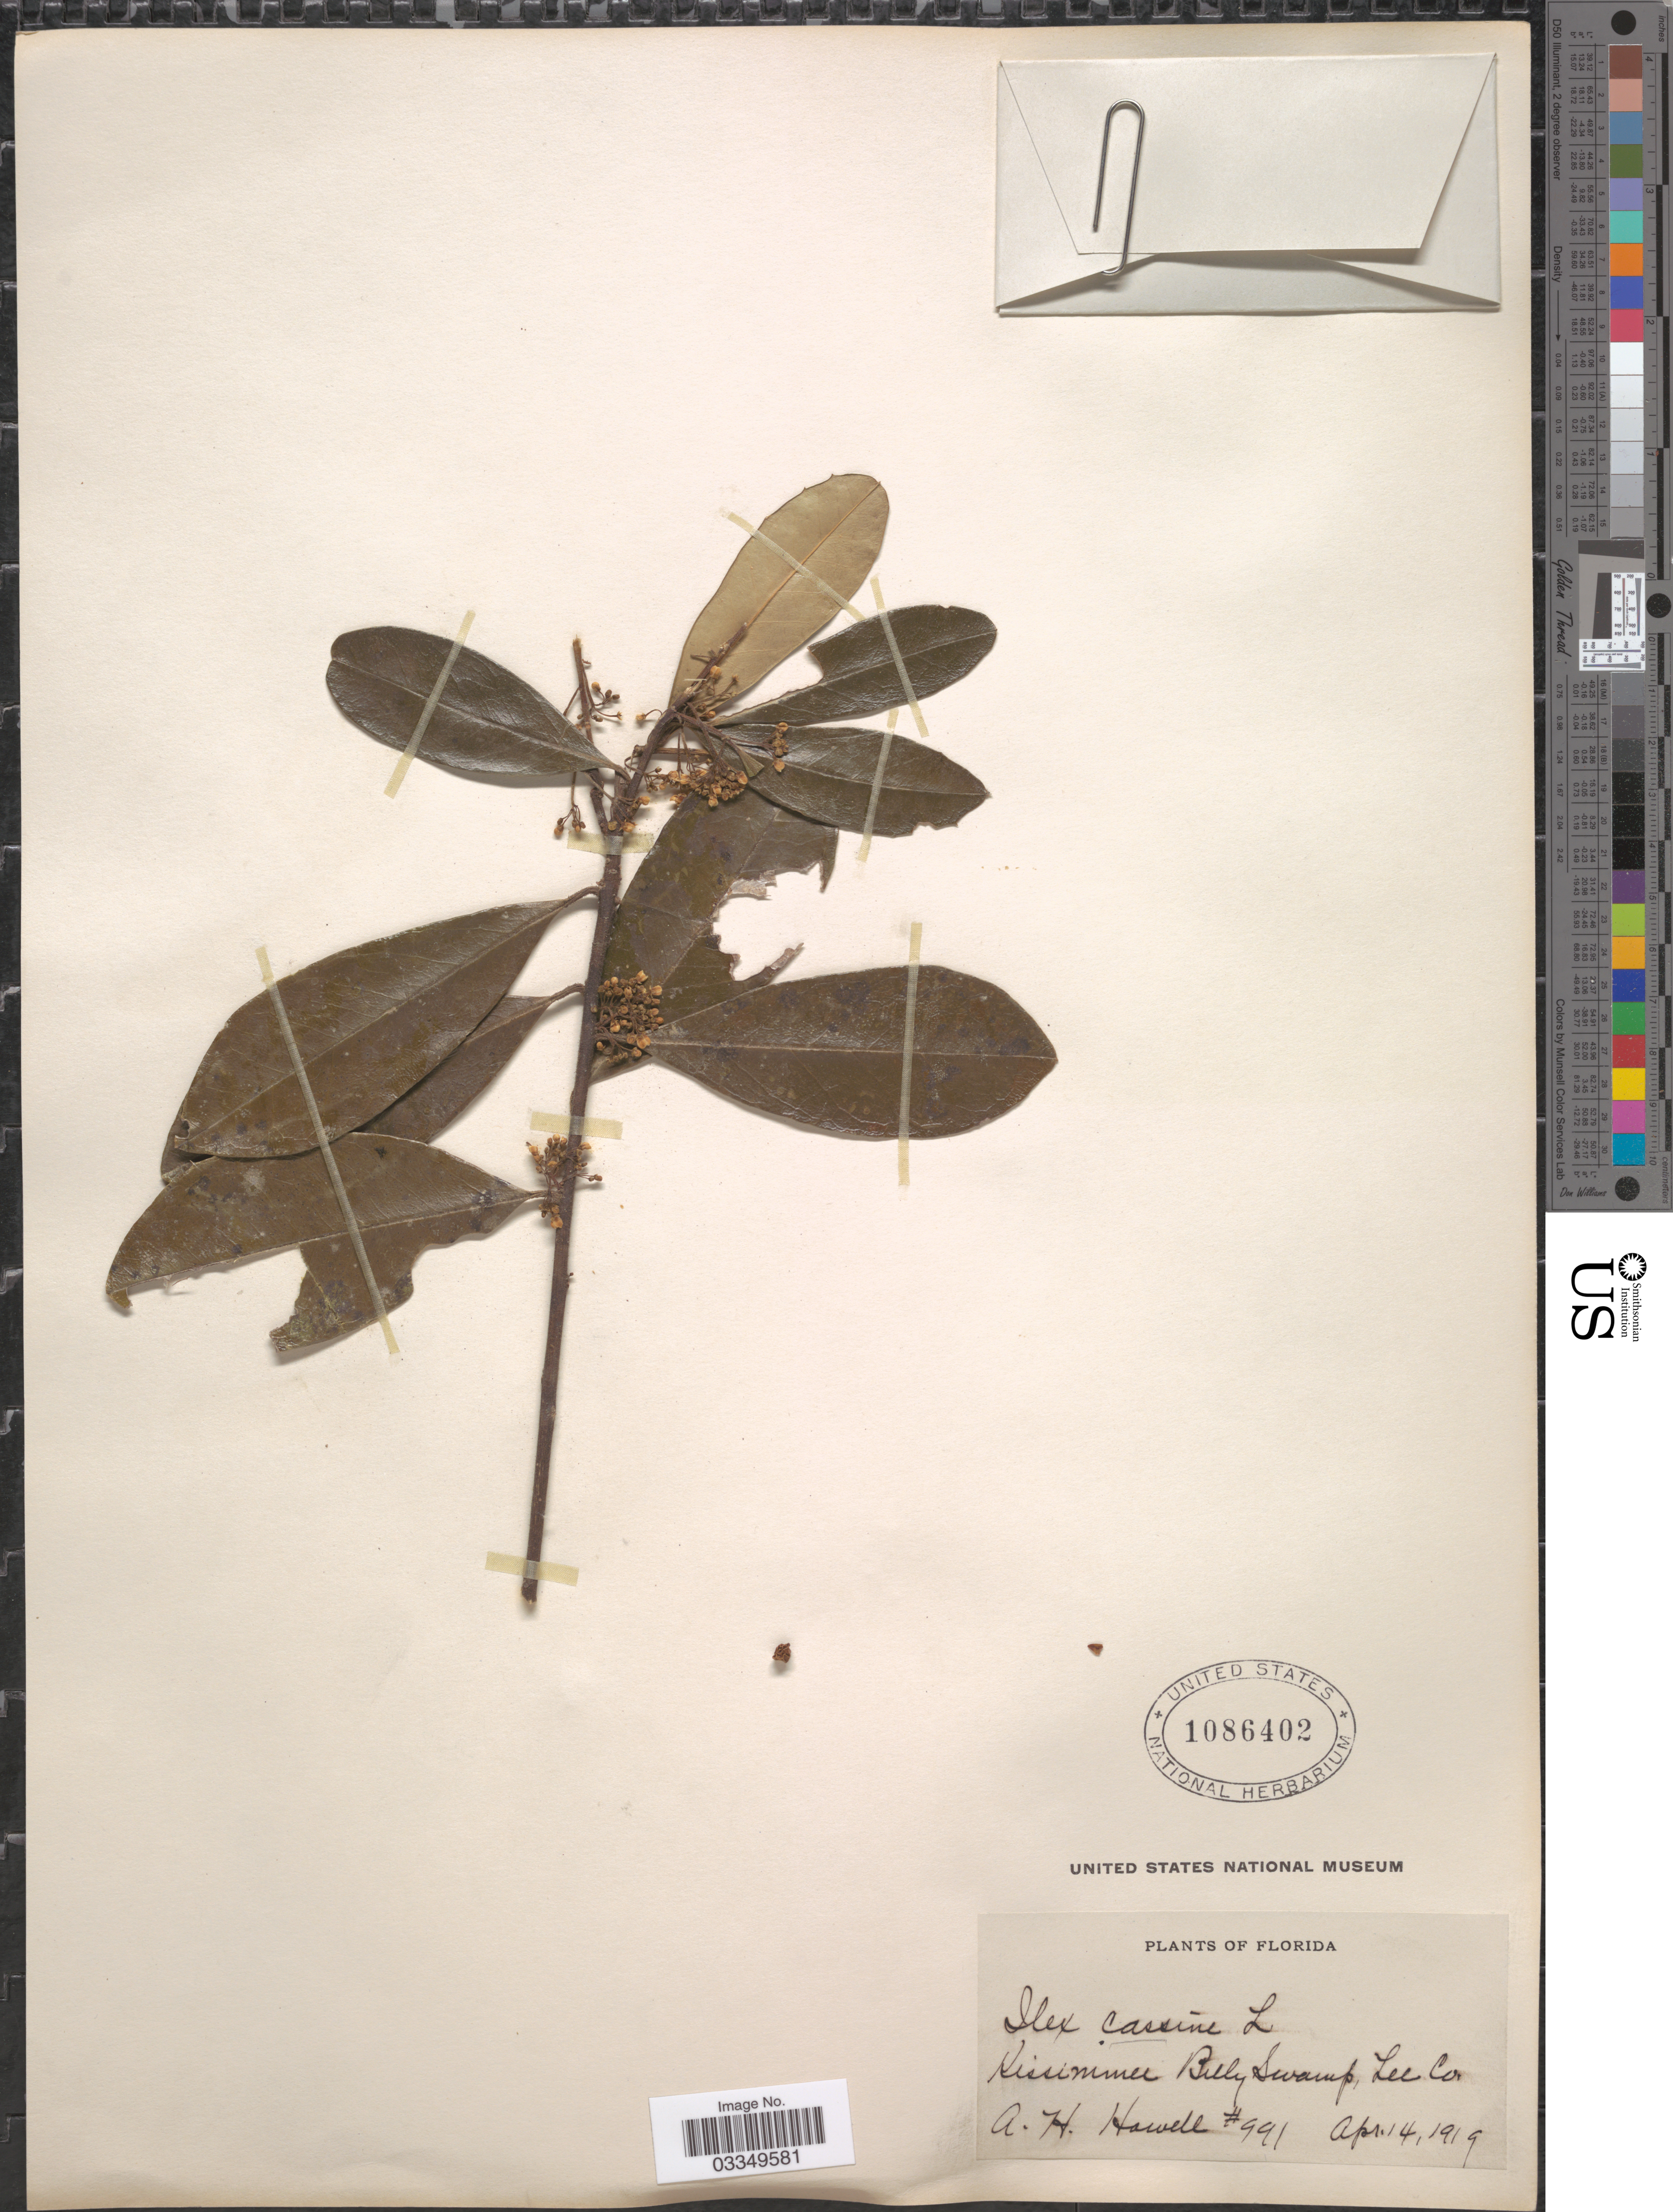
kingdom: Plantae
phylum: Tracheophyta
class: Magnoliopsida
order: Aquifoliales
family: Aquifoliaceae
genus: Ilex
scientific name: Ilex cassine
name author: L.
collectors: A. Howell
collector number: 991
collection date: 1919-04-14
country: United States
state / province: Florida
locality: Kissimmee Billy Swamp, Lee Co.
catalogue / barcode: US 1086402